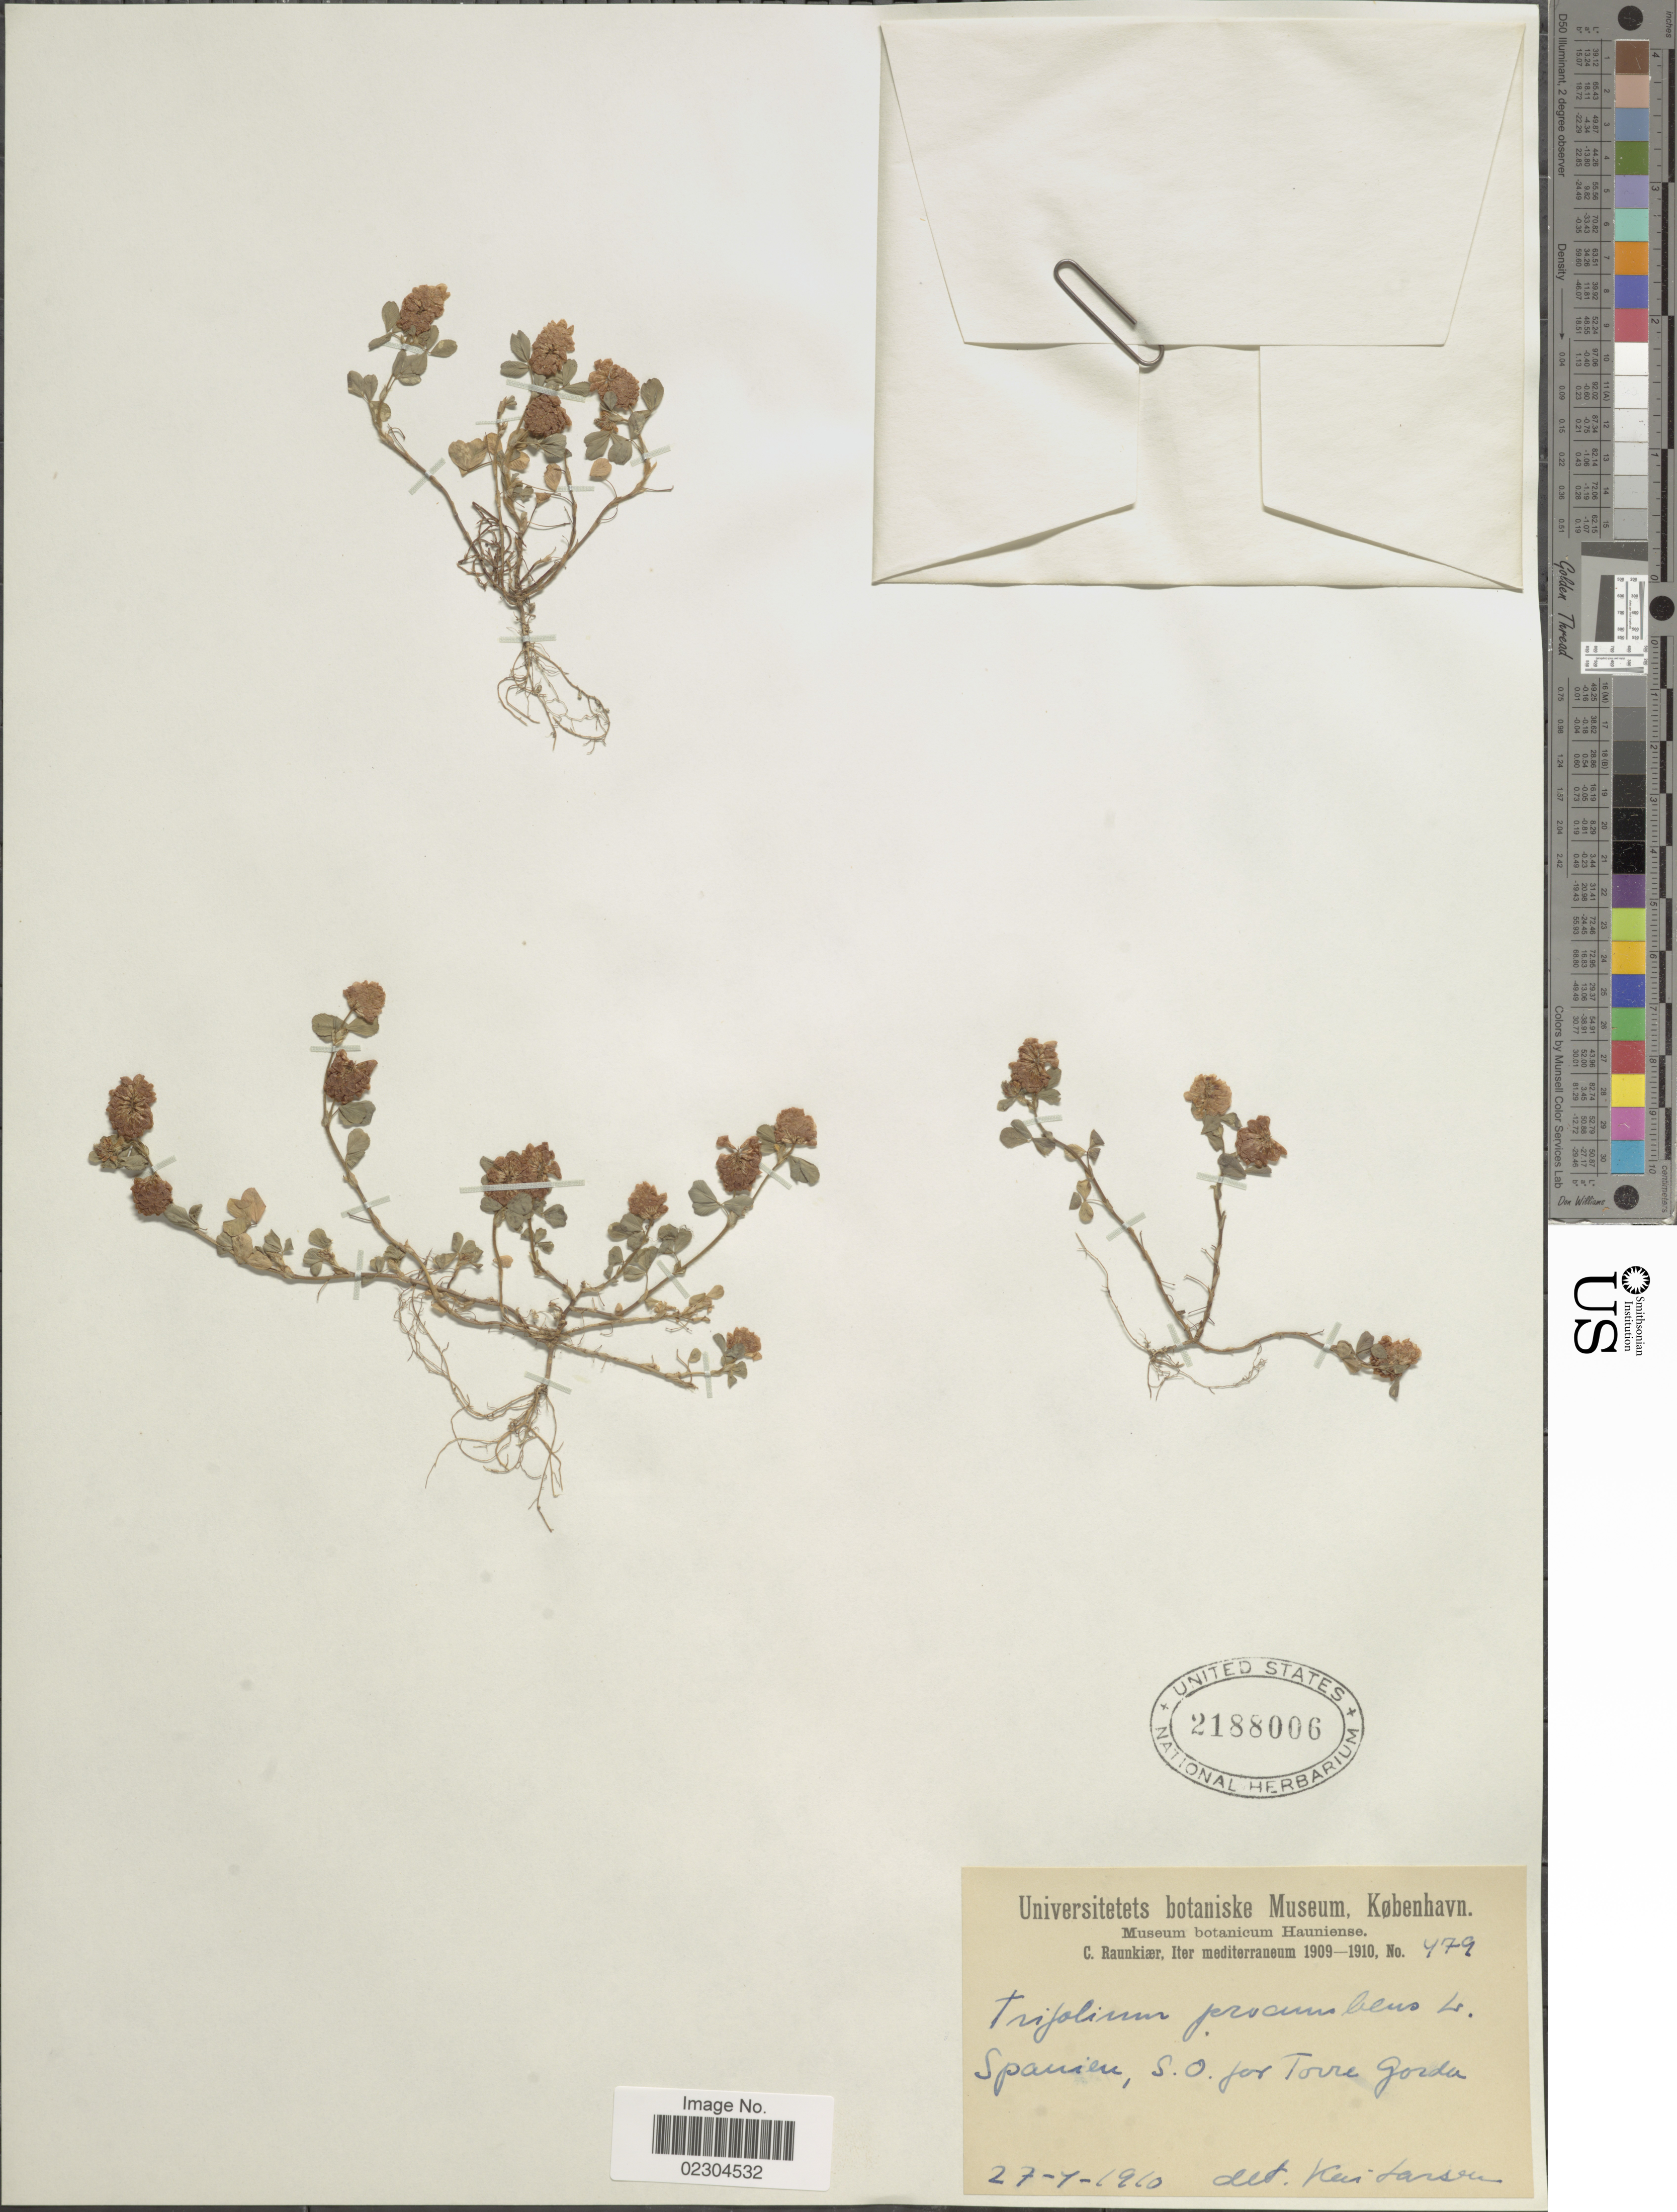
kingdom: Plantae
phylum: Tracheophyta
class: Magnoliopsida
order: Fabales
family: Fabaceae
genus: Trifolium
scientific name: Trifolium procumbens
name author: L.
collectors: C. Raunkiær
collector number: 479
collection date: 1910-07-27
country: Spain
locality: Spanien, S. O. for Torre Gorda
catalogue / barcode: US 2188006